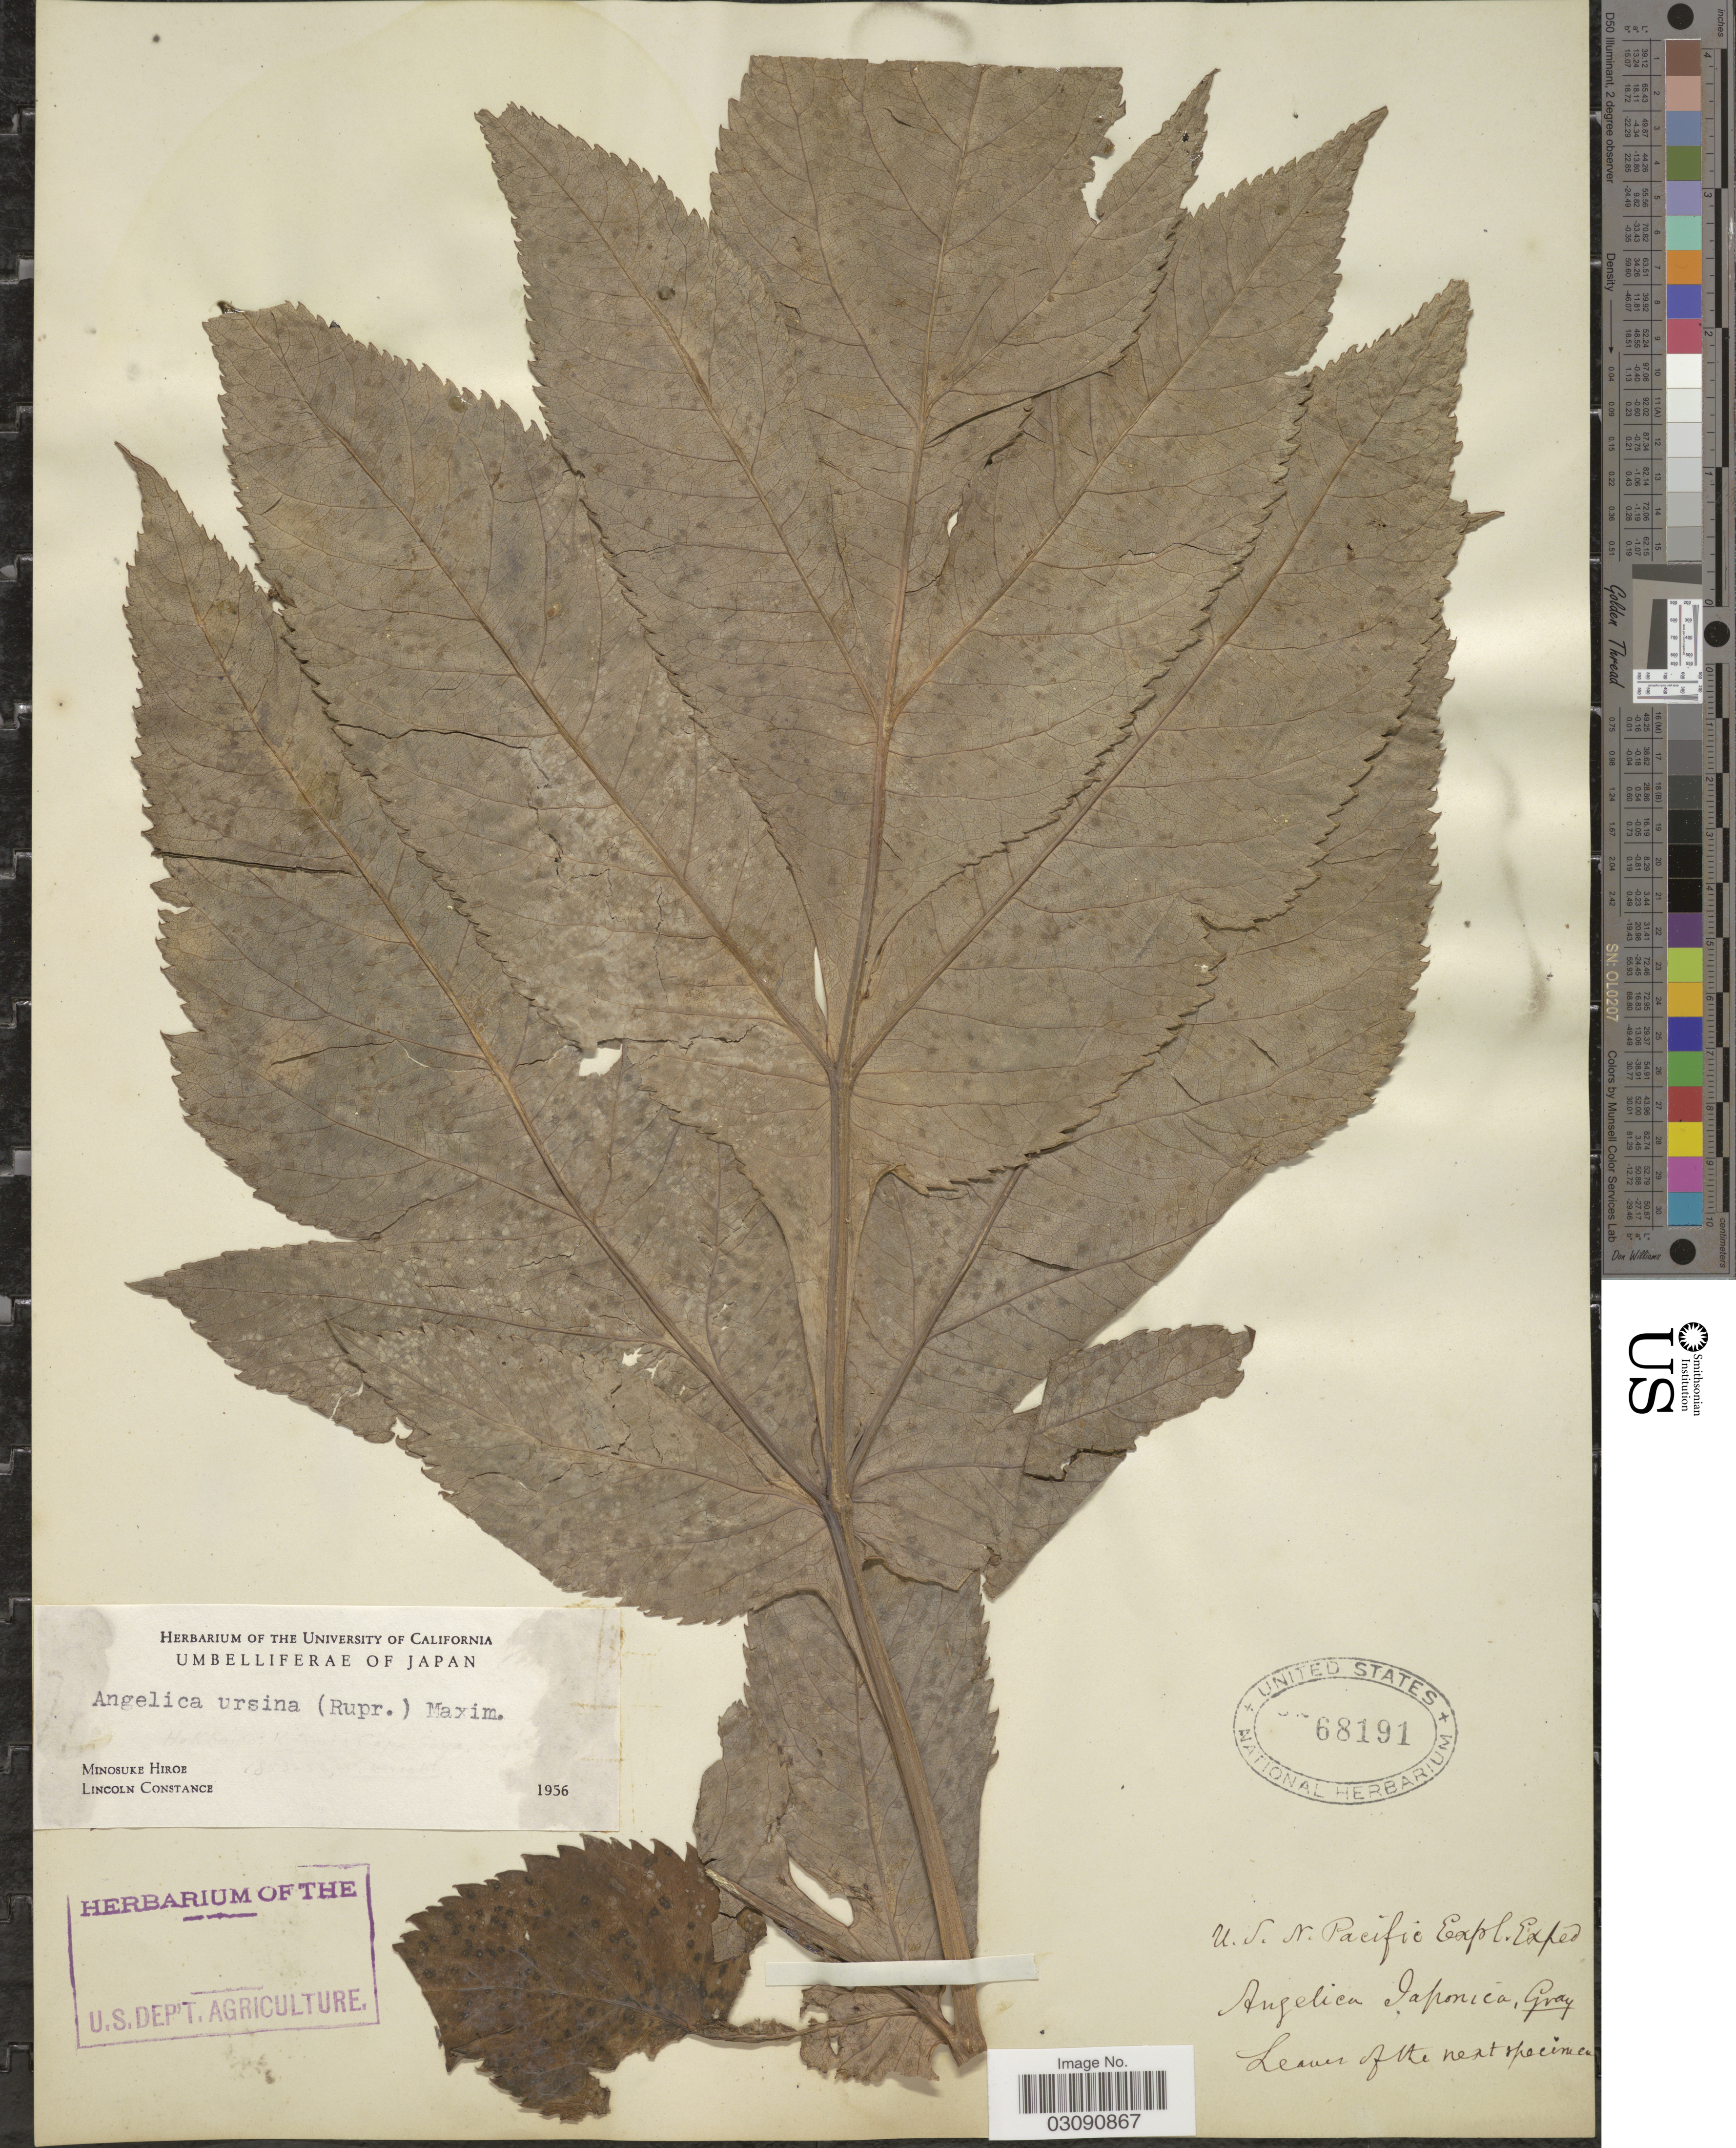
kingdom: Plantae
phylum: Tracheophyta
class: Magnoliopsida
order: Apiales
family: Apiaceae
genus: Angelica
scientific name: Angelica ursina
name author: (Rupr.) Maxim.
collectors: U. S. North Pacific Explor. Exped.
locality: U.S.N. Pacific Expl. [unsure placement]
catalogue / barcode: US 68191